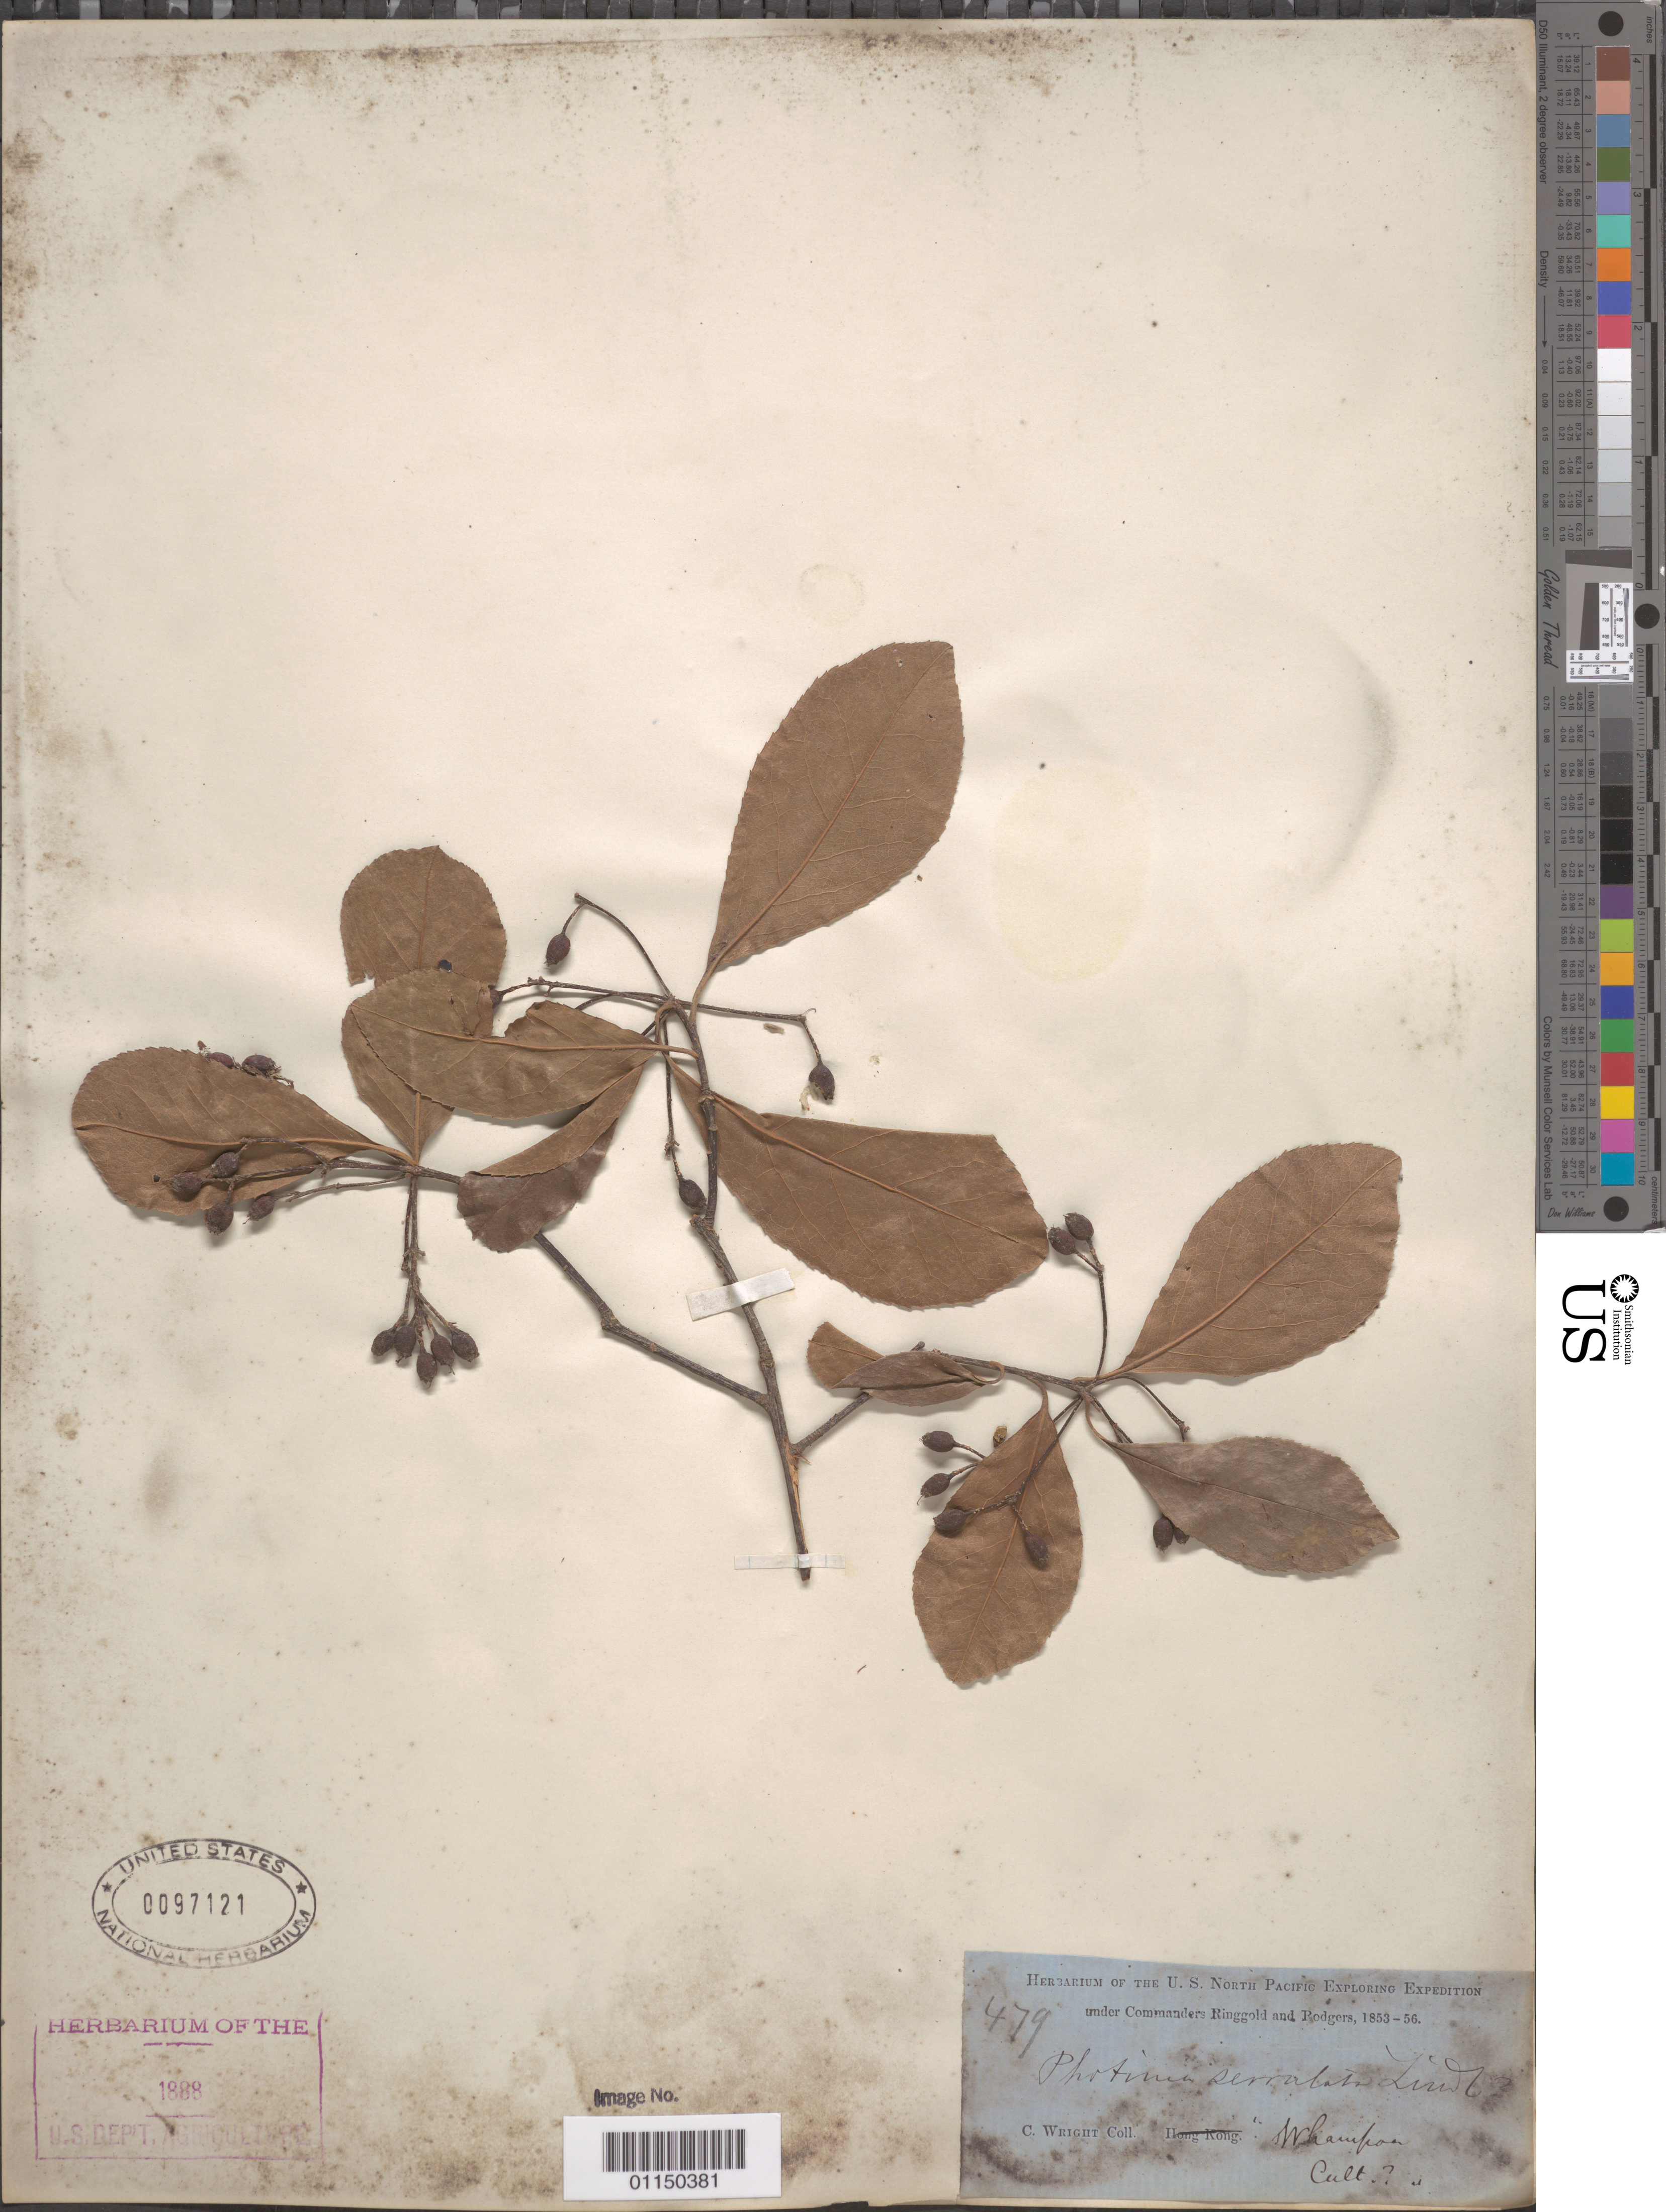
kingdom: Plantae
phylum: Tracheophyta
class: Magnoliopsida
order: Rosales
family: Rosaceae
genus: Photinia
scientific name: Photinia serrulata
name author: Franch. & Sav.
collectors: C. Wright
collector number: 479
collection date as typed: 1853 to -- --- 1856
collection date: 1853/1856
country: China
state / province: Guangdong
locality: Whampoa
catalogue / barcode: US 97121